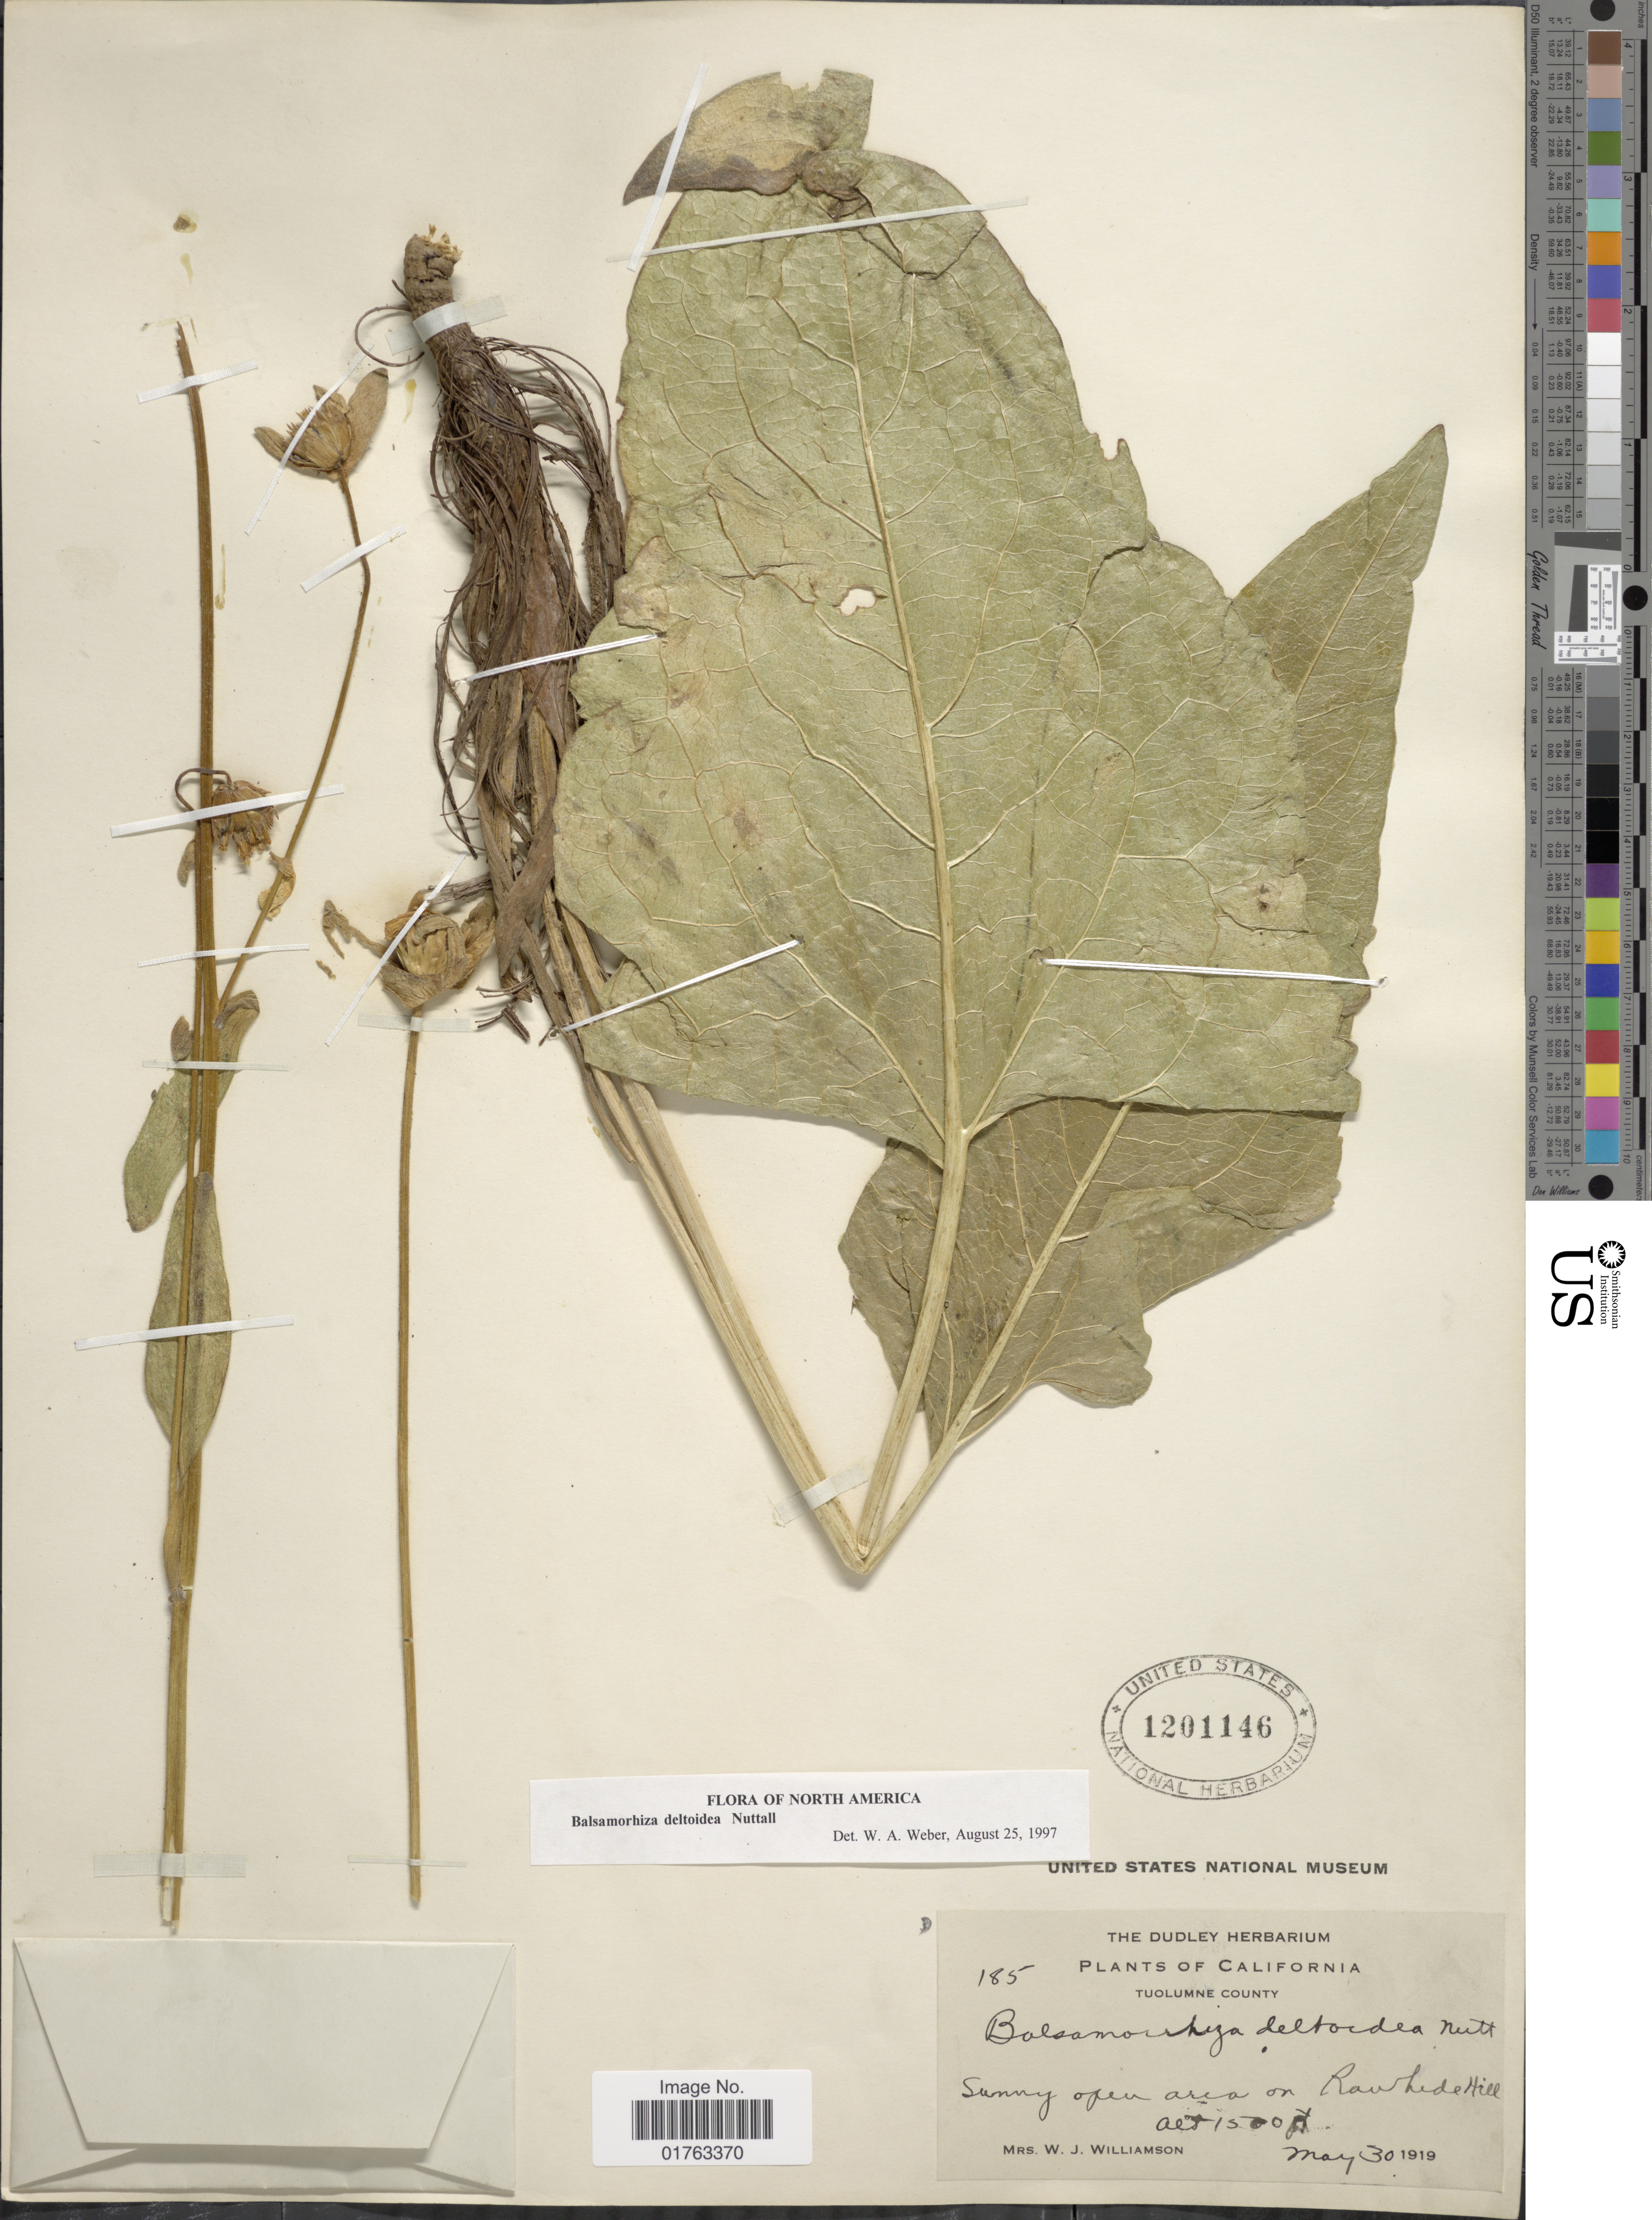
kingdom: Plantae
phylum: Tracheophyta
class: Magnoliopsida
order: Asterales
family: Asteraceae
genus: Balsamorhiza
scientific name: Balsamorhiza deltoidea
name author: Nutt.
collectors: W. Williamson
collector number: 185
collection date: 1919-05-30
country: United States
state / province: California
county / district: Tuolumne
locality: Tuolumne County. On Rawhide Hill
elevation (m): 457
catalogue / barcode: US 1201146